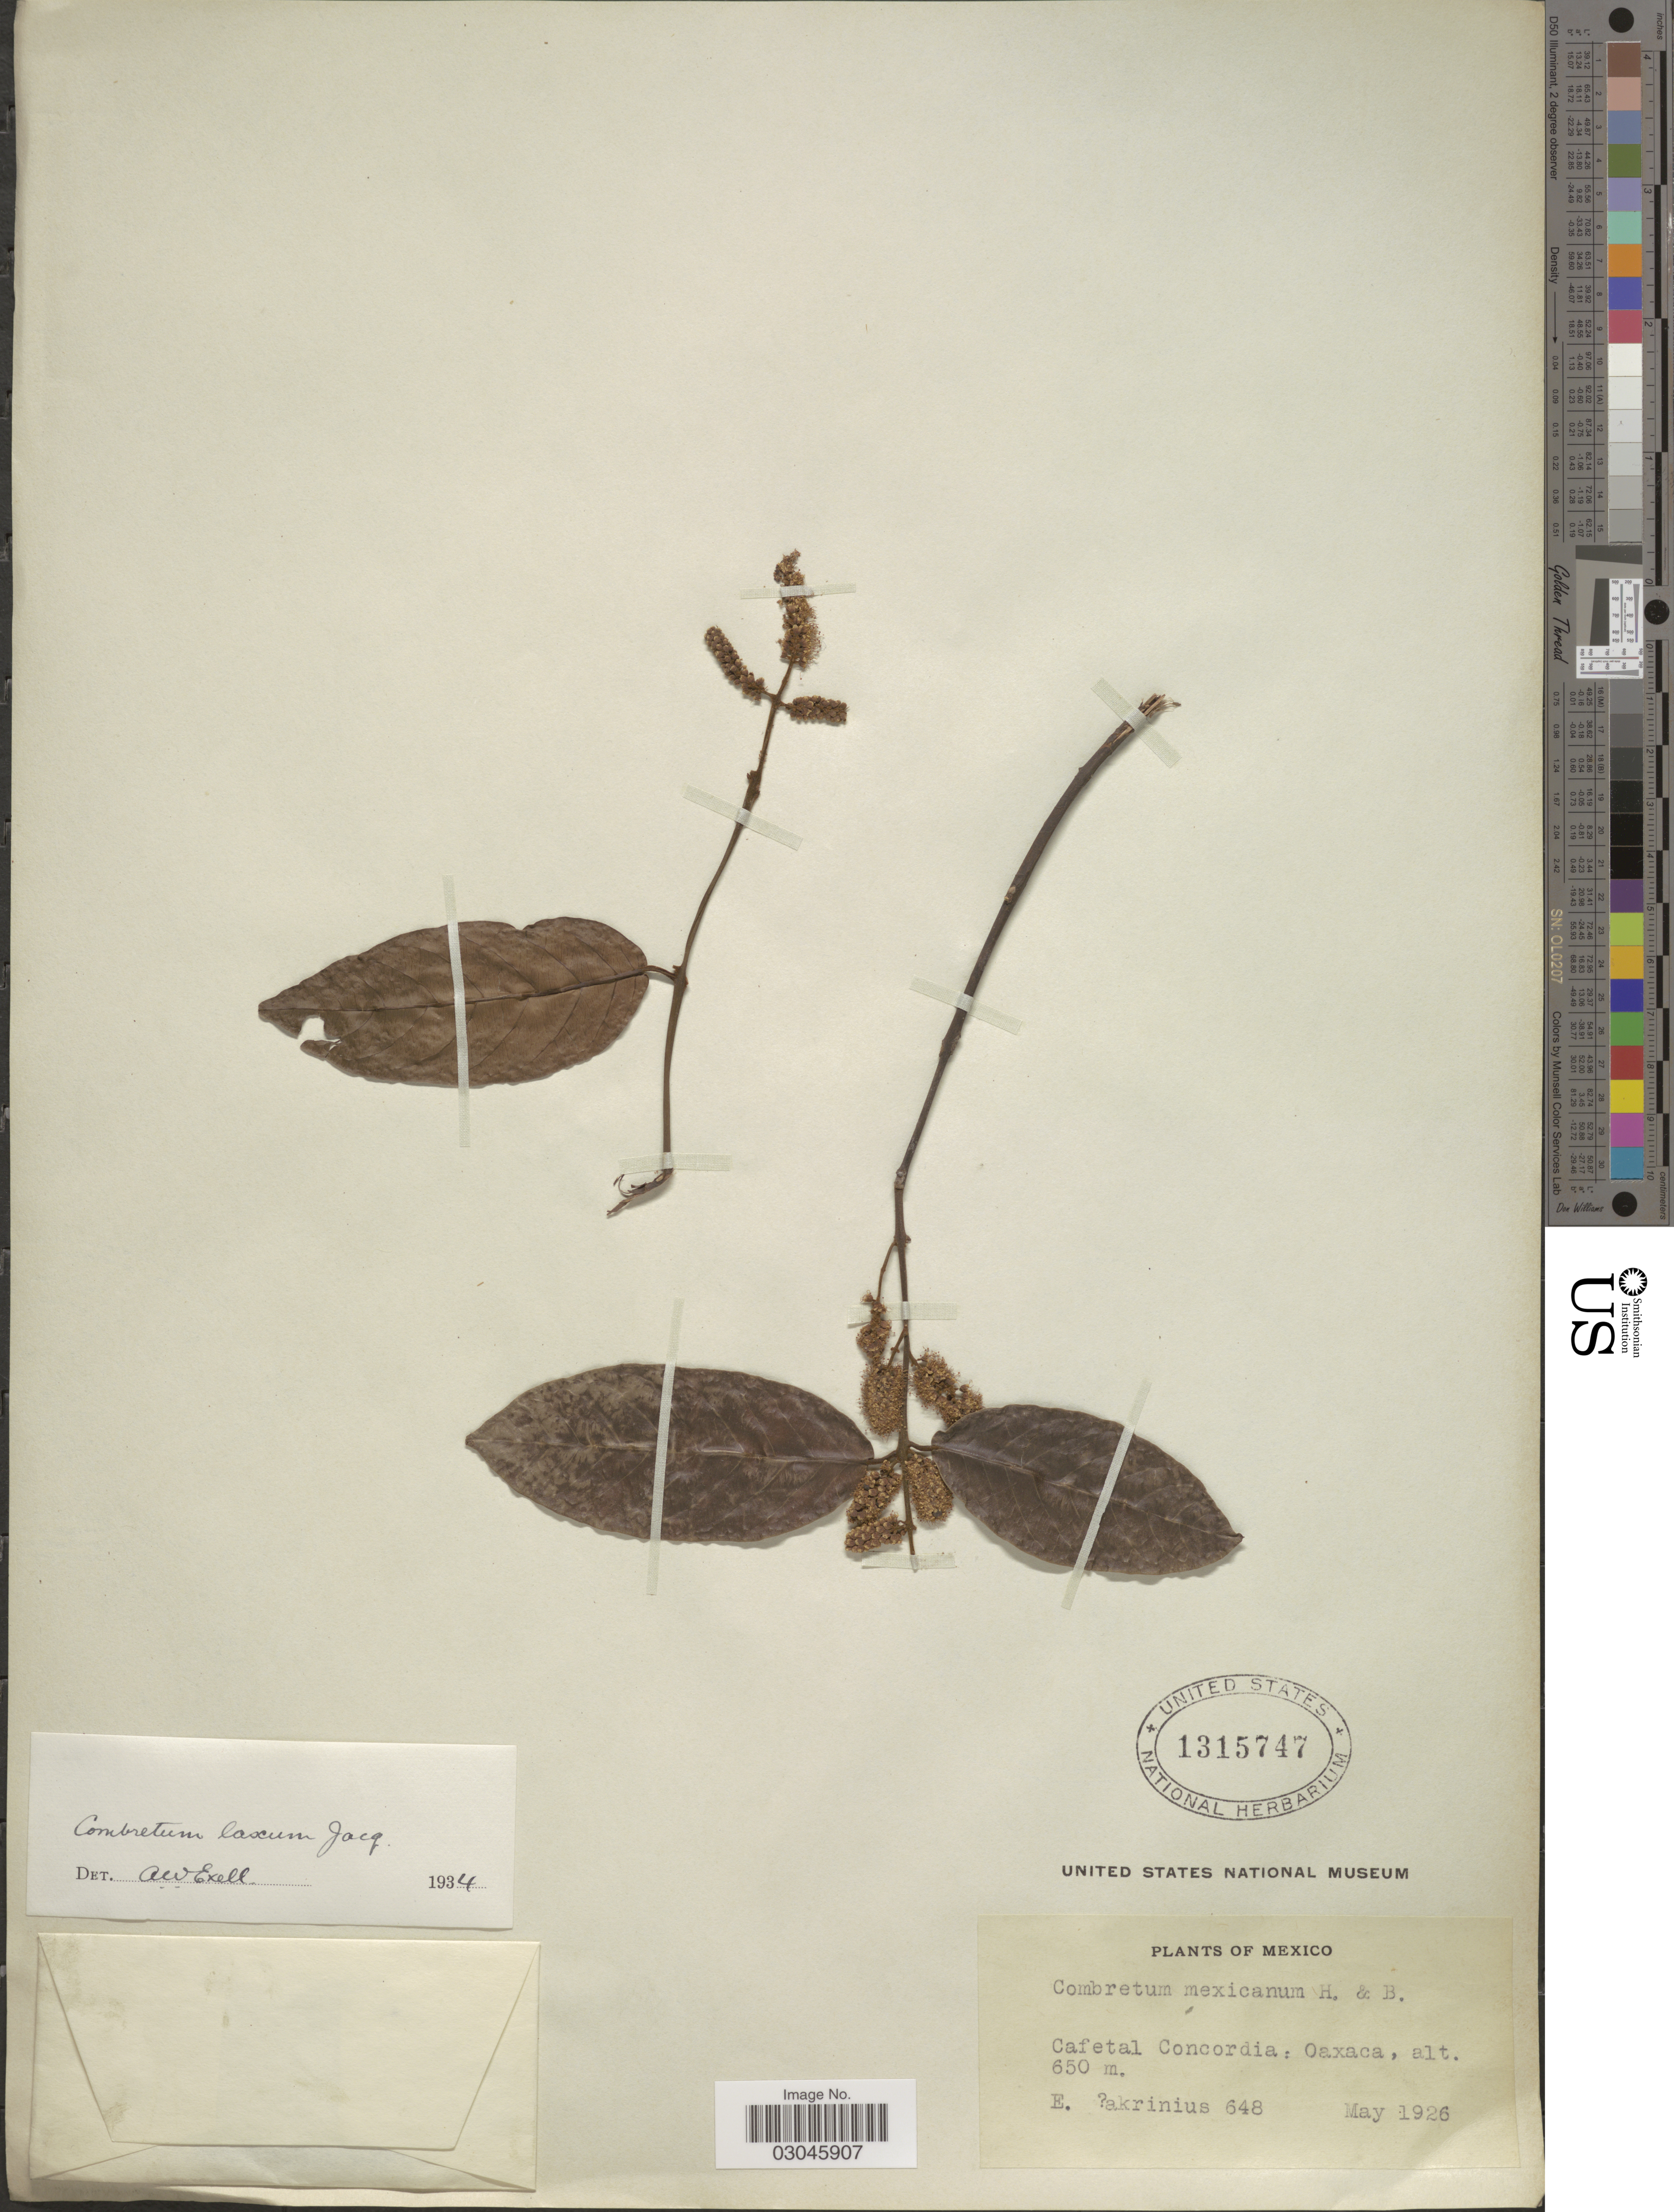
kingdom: Plantae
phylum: Tracheophyta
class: Magnoliopsida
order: Myrtales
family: Combretaceae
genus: Combretum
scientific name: Combretum laxum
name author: Jacq.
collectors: E. Makrinius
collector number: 648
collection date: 1926-05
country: Mexico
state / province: Oaxaca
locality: Cafetal Concordia.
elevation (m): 650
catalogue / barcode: US 1315747